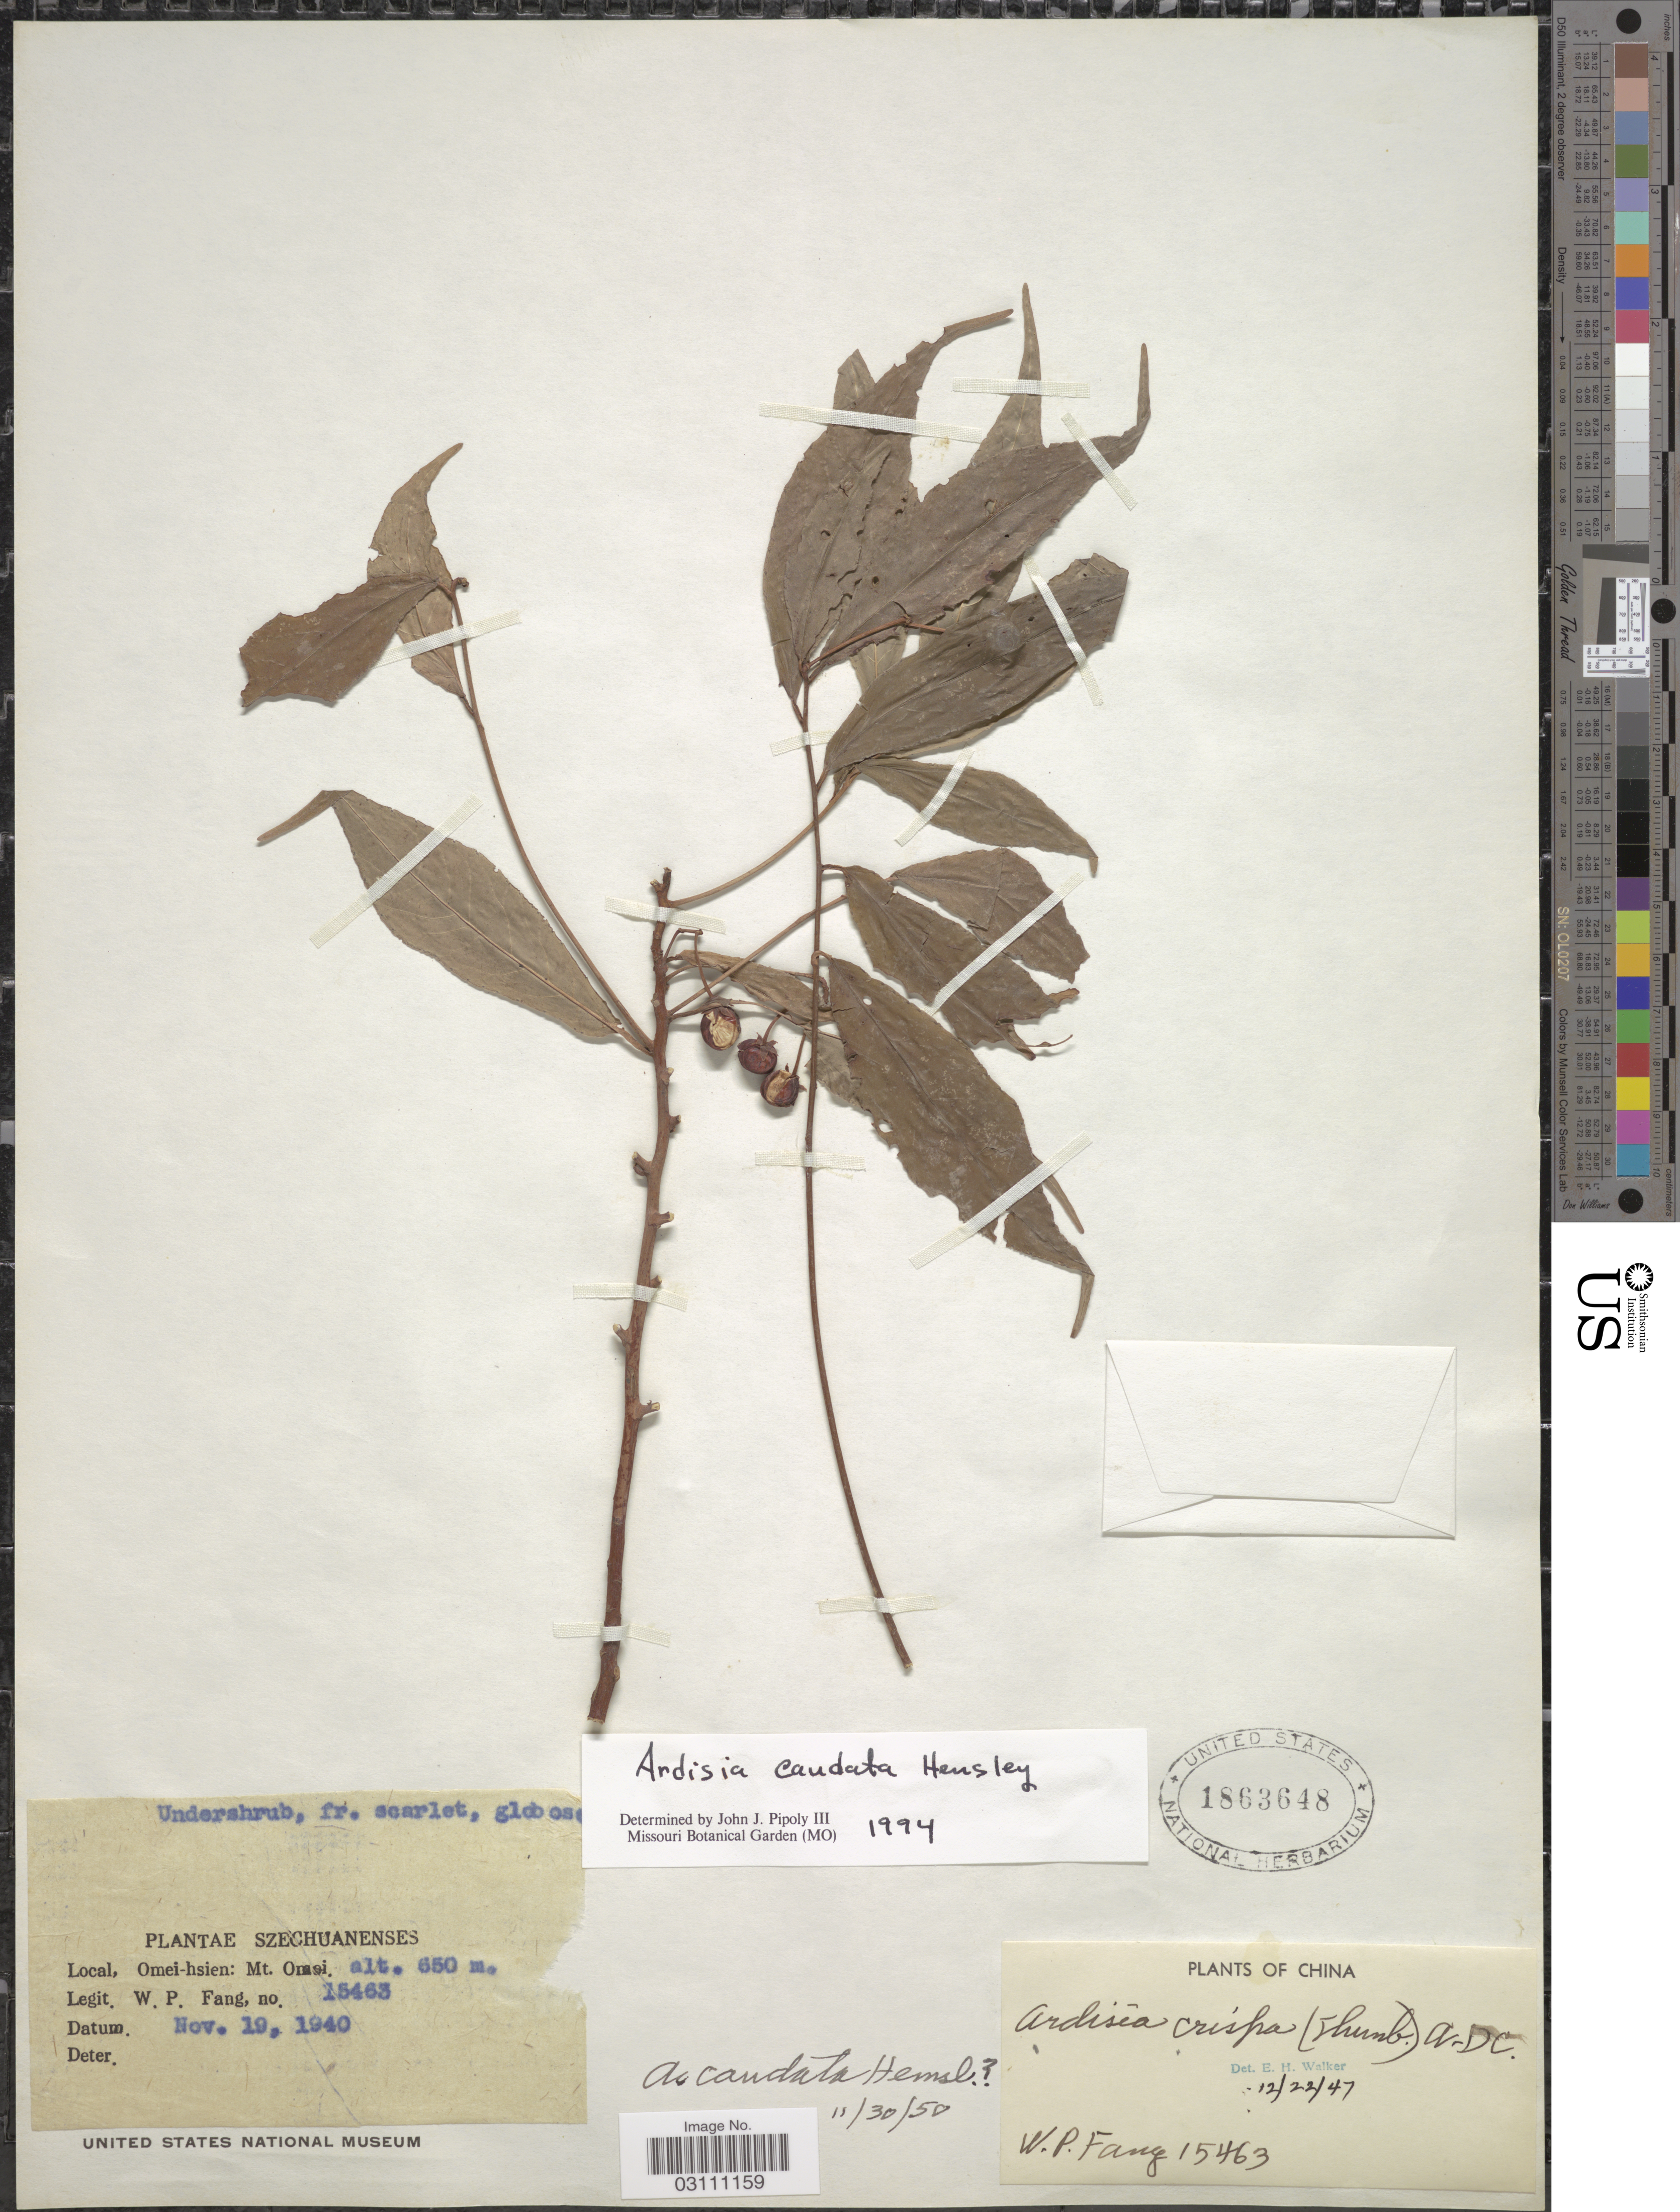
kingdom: Plantae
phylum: Tracheophyta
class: Magnoliopsida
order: Ericales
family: Primulaceae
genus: Ardisia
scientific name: Ardisia caudata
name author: Hemsl.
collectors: W. P. Fang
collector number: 15463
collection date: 1940-11-19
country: China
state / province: Sichuan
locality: Szechuanenses. Omei-hsien: Mt. Omei.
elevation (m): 650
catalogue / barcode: US 1863648